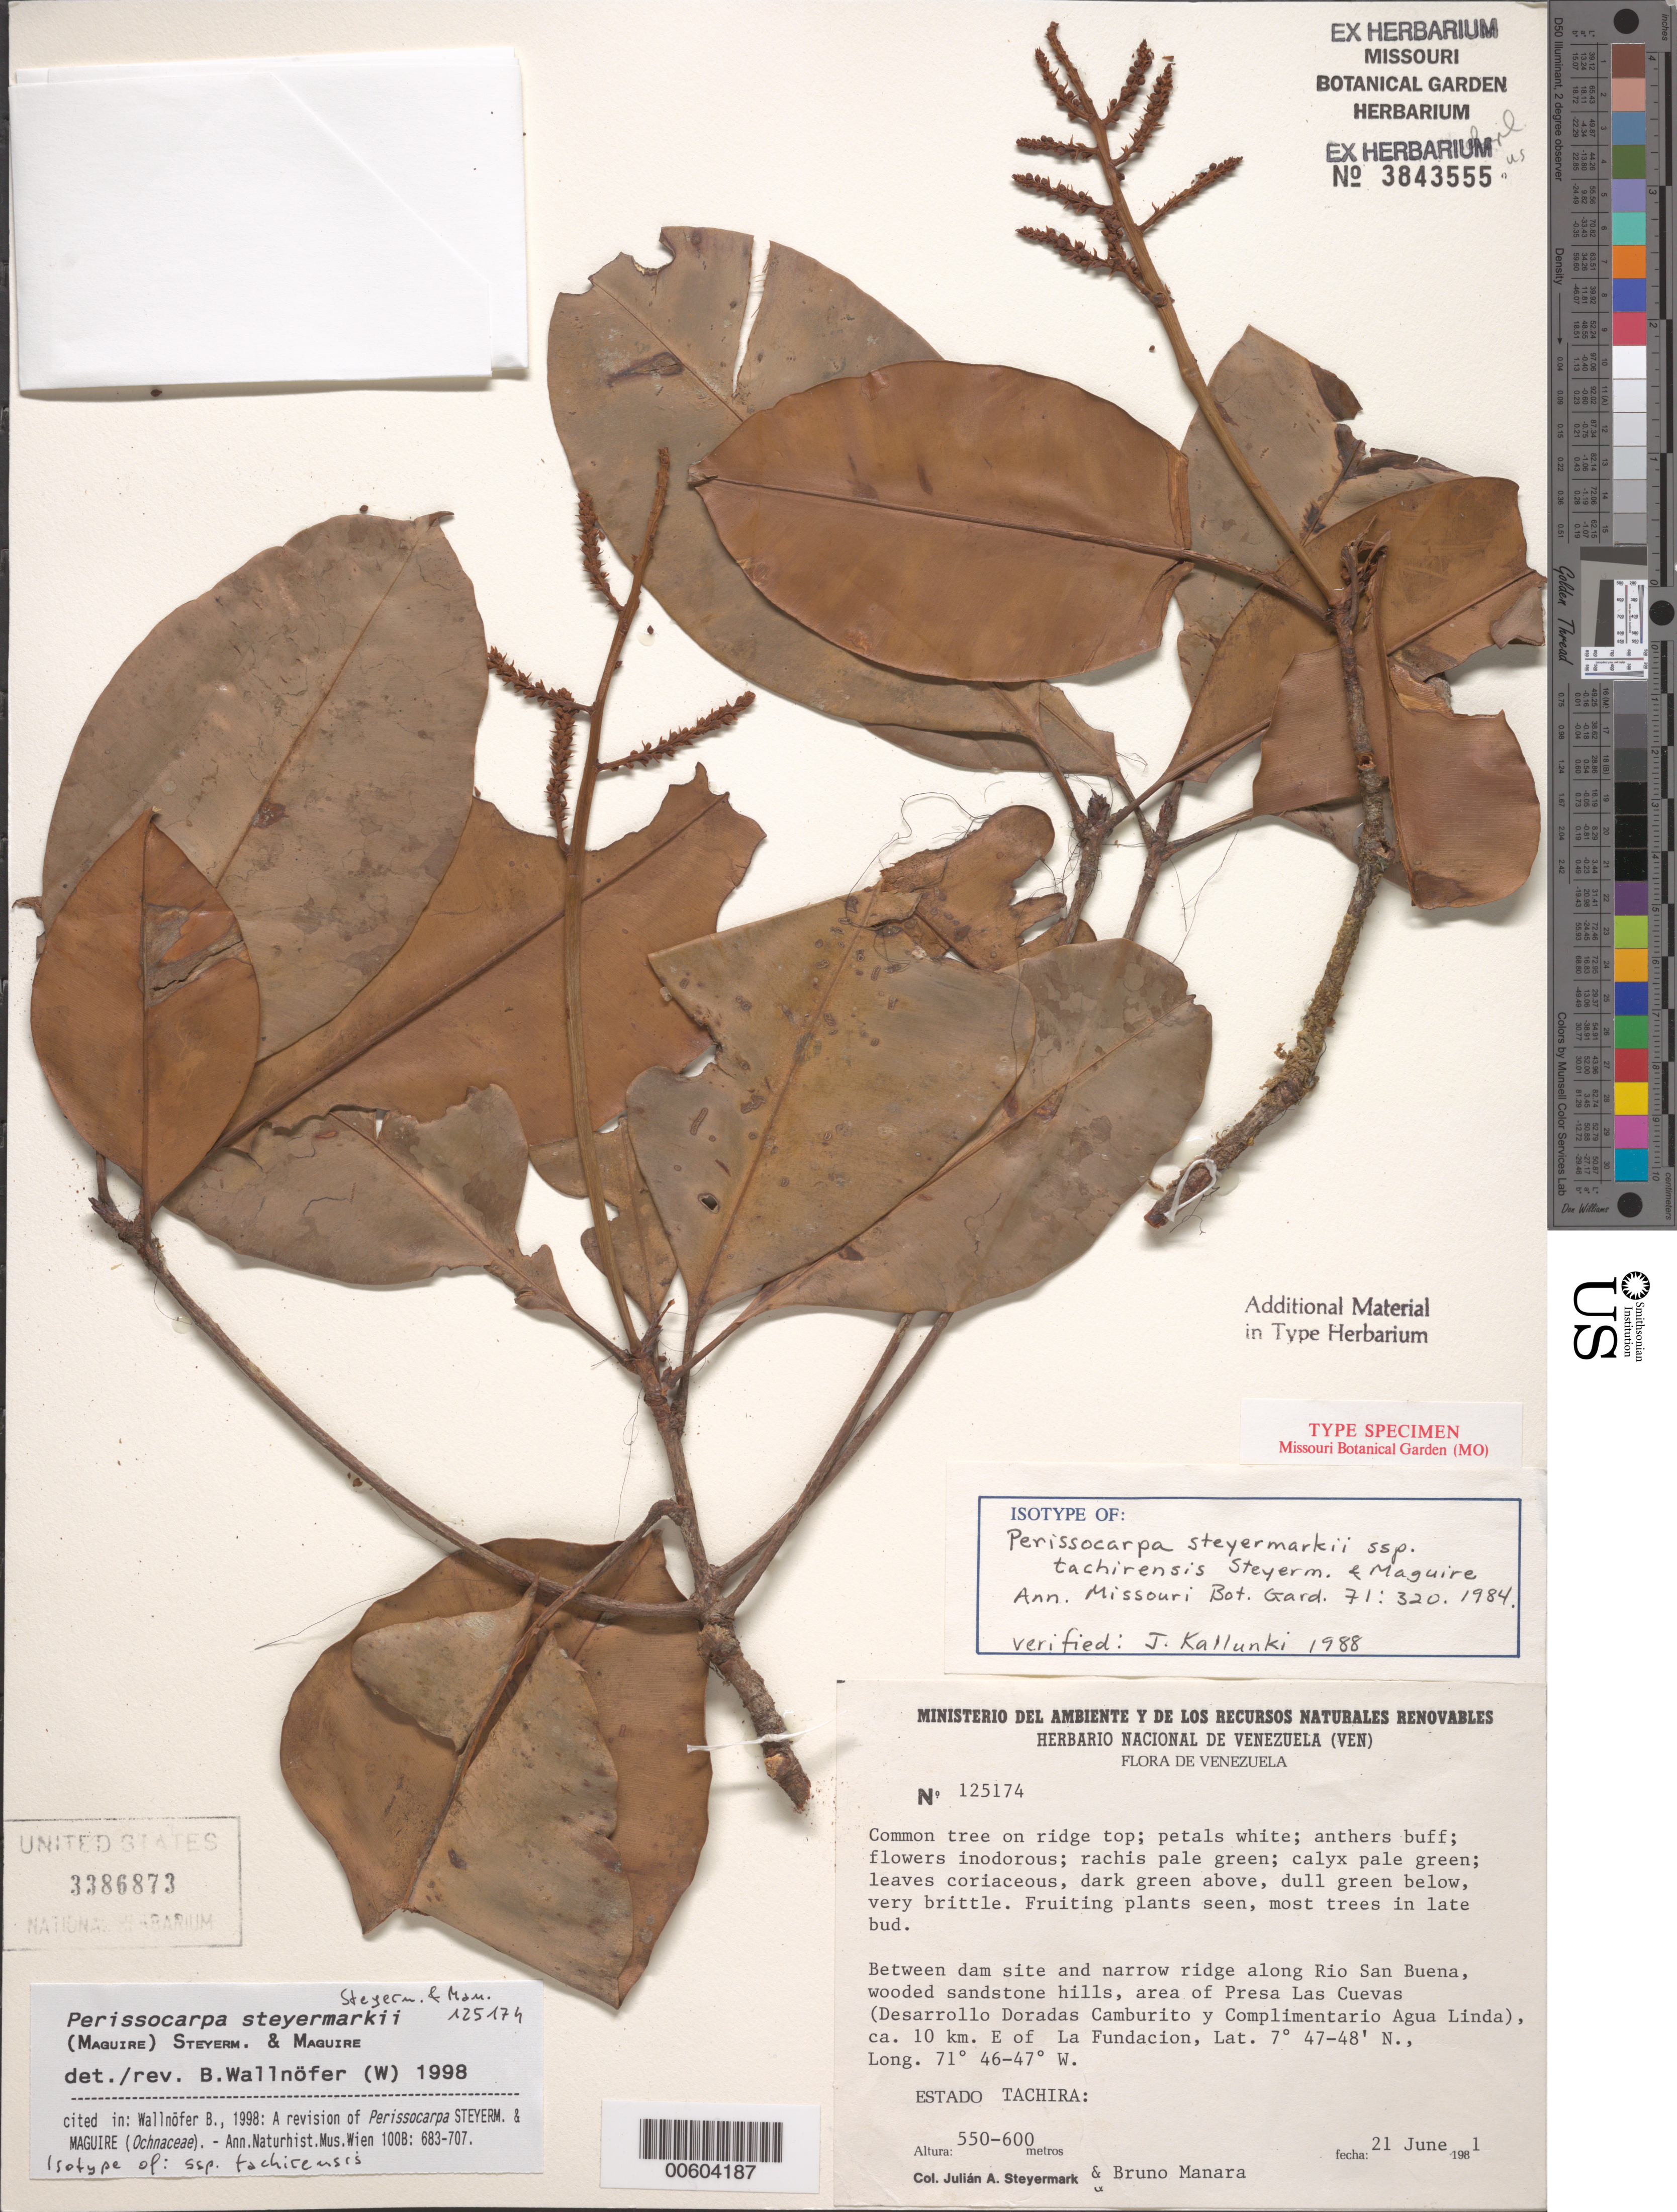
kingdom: Plantae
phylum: Tracheophyta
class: Magnoliopsida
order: Malpighiales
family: Ochnaceae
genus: Perissocarpa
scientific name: Perissocarpa steyermarkii subsp. tachirensis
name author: Steyerm. & Maguire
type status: Isotype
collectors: J. Steyermark & B. Manara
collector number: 125174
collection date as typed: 21 Jun 1981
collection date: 1981-06-21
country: Venezuela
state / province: Tachira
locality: Along Rio San Buena, area of Presa Las Cuevas, Desarrollo Doradas Camburito & Complientario Agua Linda, 10 km E of La Fundacion.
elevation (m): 550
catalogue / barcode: US 3386873